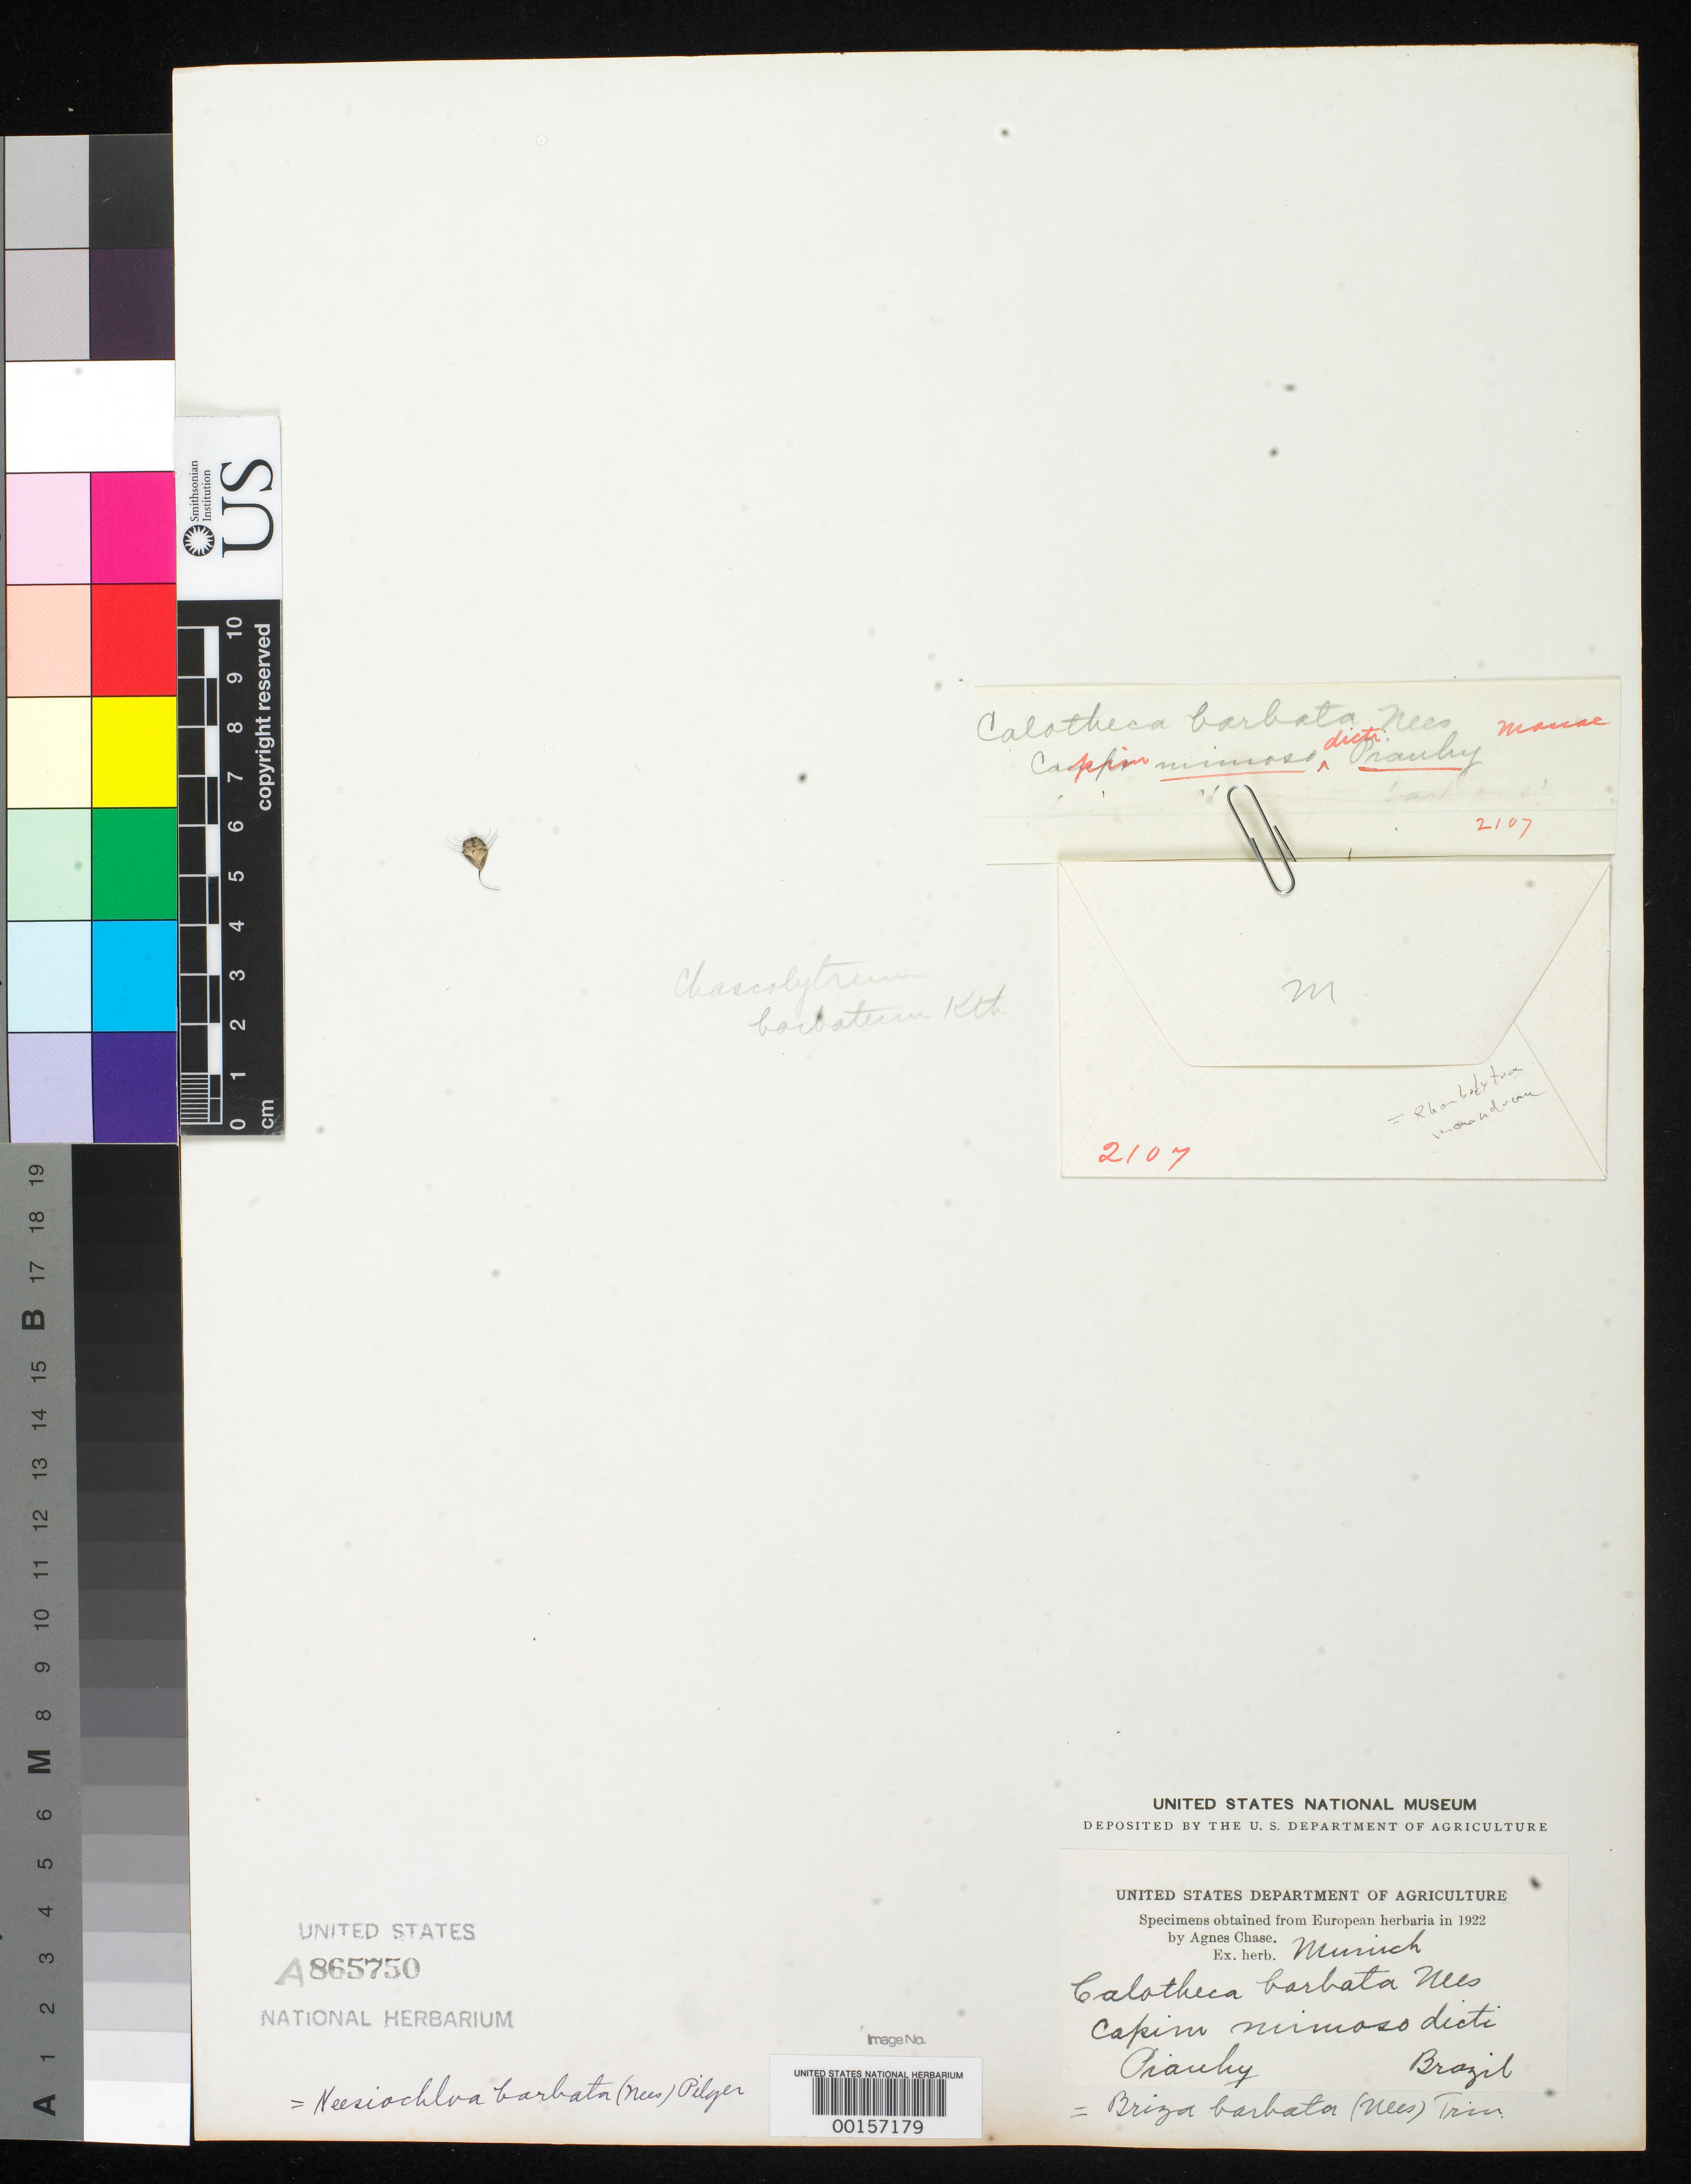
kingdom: Plantae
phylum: Tracheophyta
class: Liliopsida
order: Poales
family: Poaceae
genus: Calotheca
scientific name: Calotheca barbata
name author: Nees in Mart.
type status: Type Fragment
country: Brazil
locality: Piauhianae, Campo Mimoso dictis.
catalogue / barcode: US 865750A